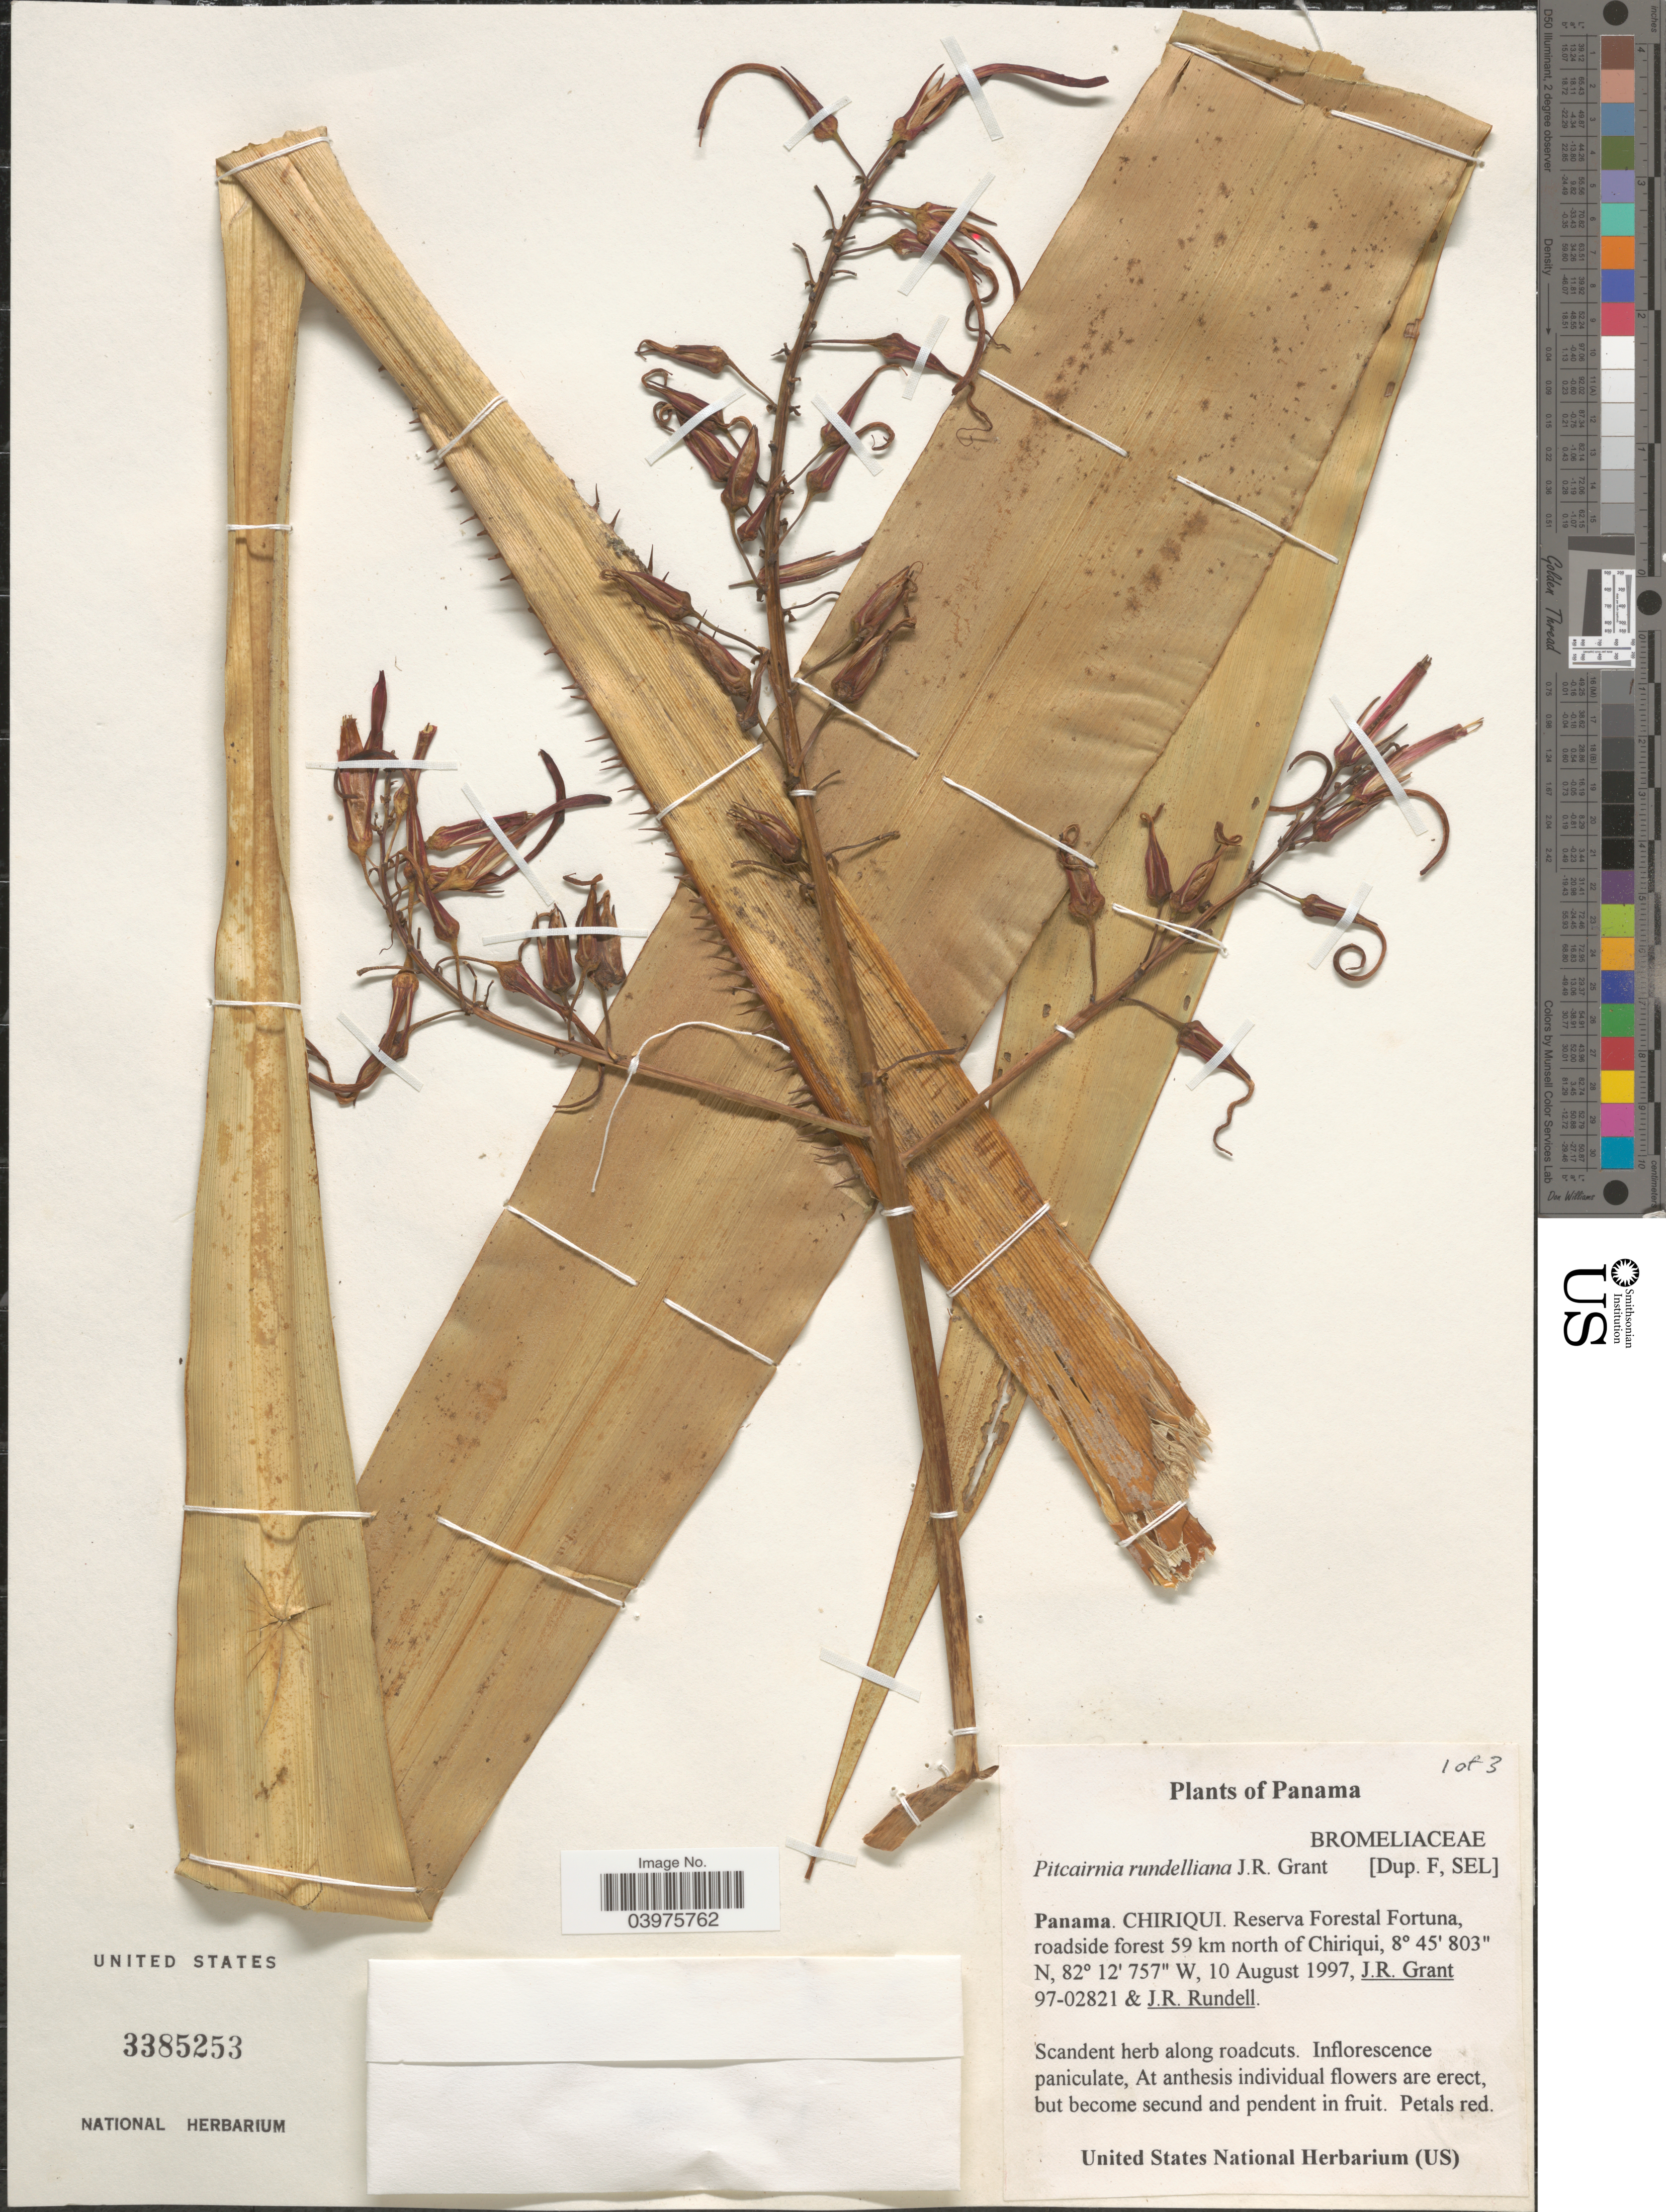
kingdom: Plantae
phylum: Tracheophyta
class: Liliopsida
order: Poales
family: Bromeliaceae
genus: Pitcairnia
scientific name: Pitcairnia rundelliana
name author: J.R. Grant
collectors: J. Grant & J. R. Rundell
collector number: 97-02821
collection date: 1997-08-10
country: Panama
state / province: Chiriqui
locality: Reserva Forestal Fortuna, roadside forest 59 km north of Chiriqui.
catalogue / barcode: US 3385253